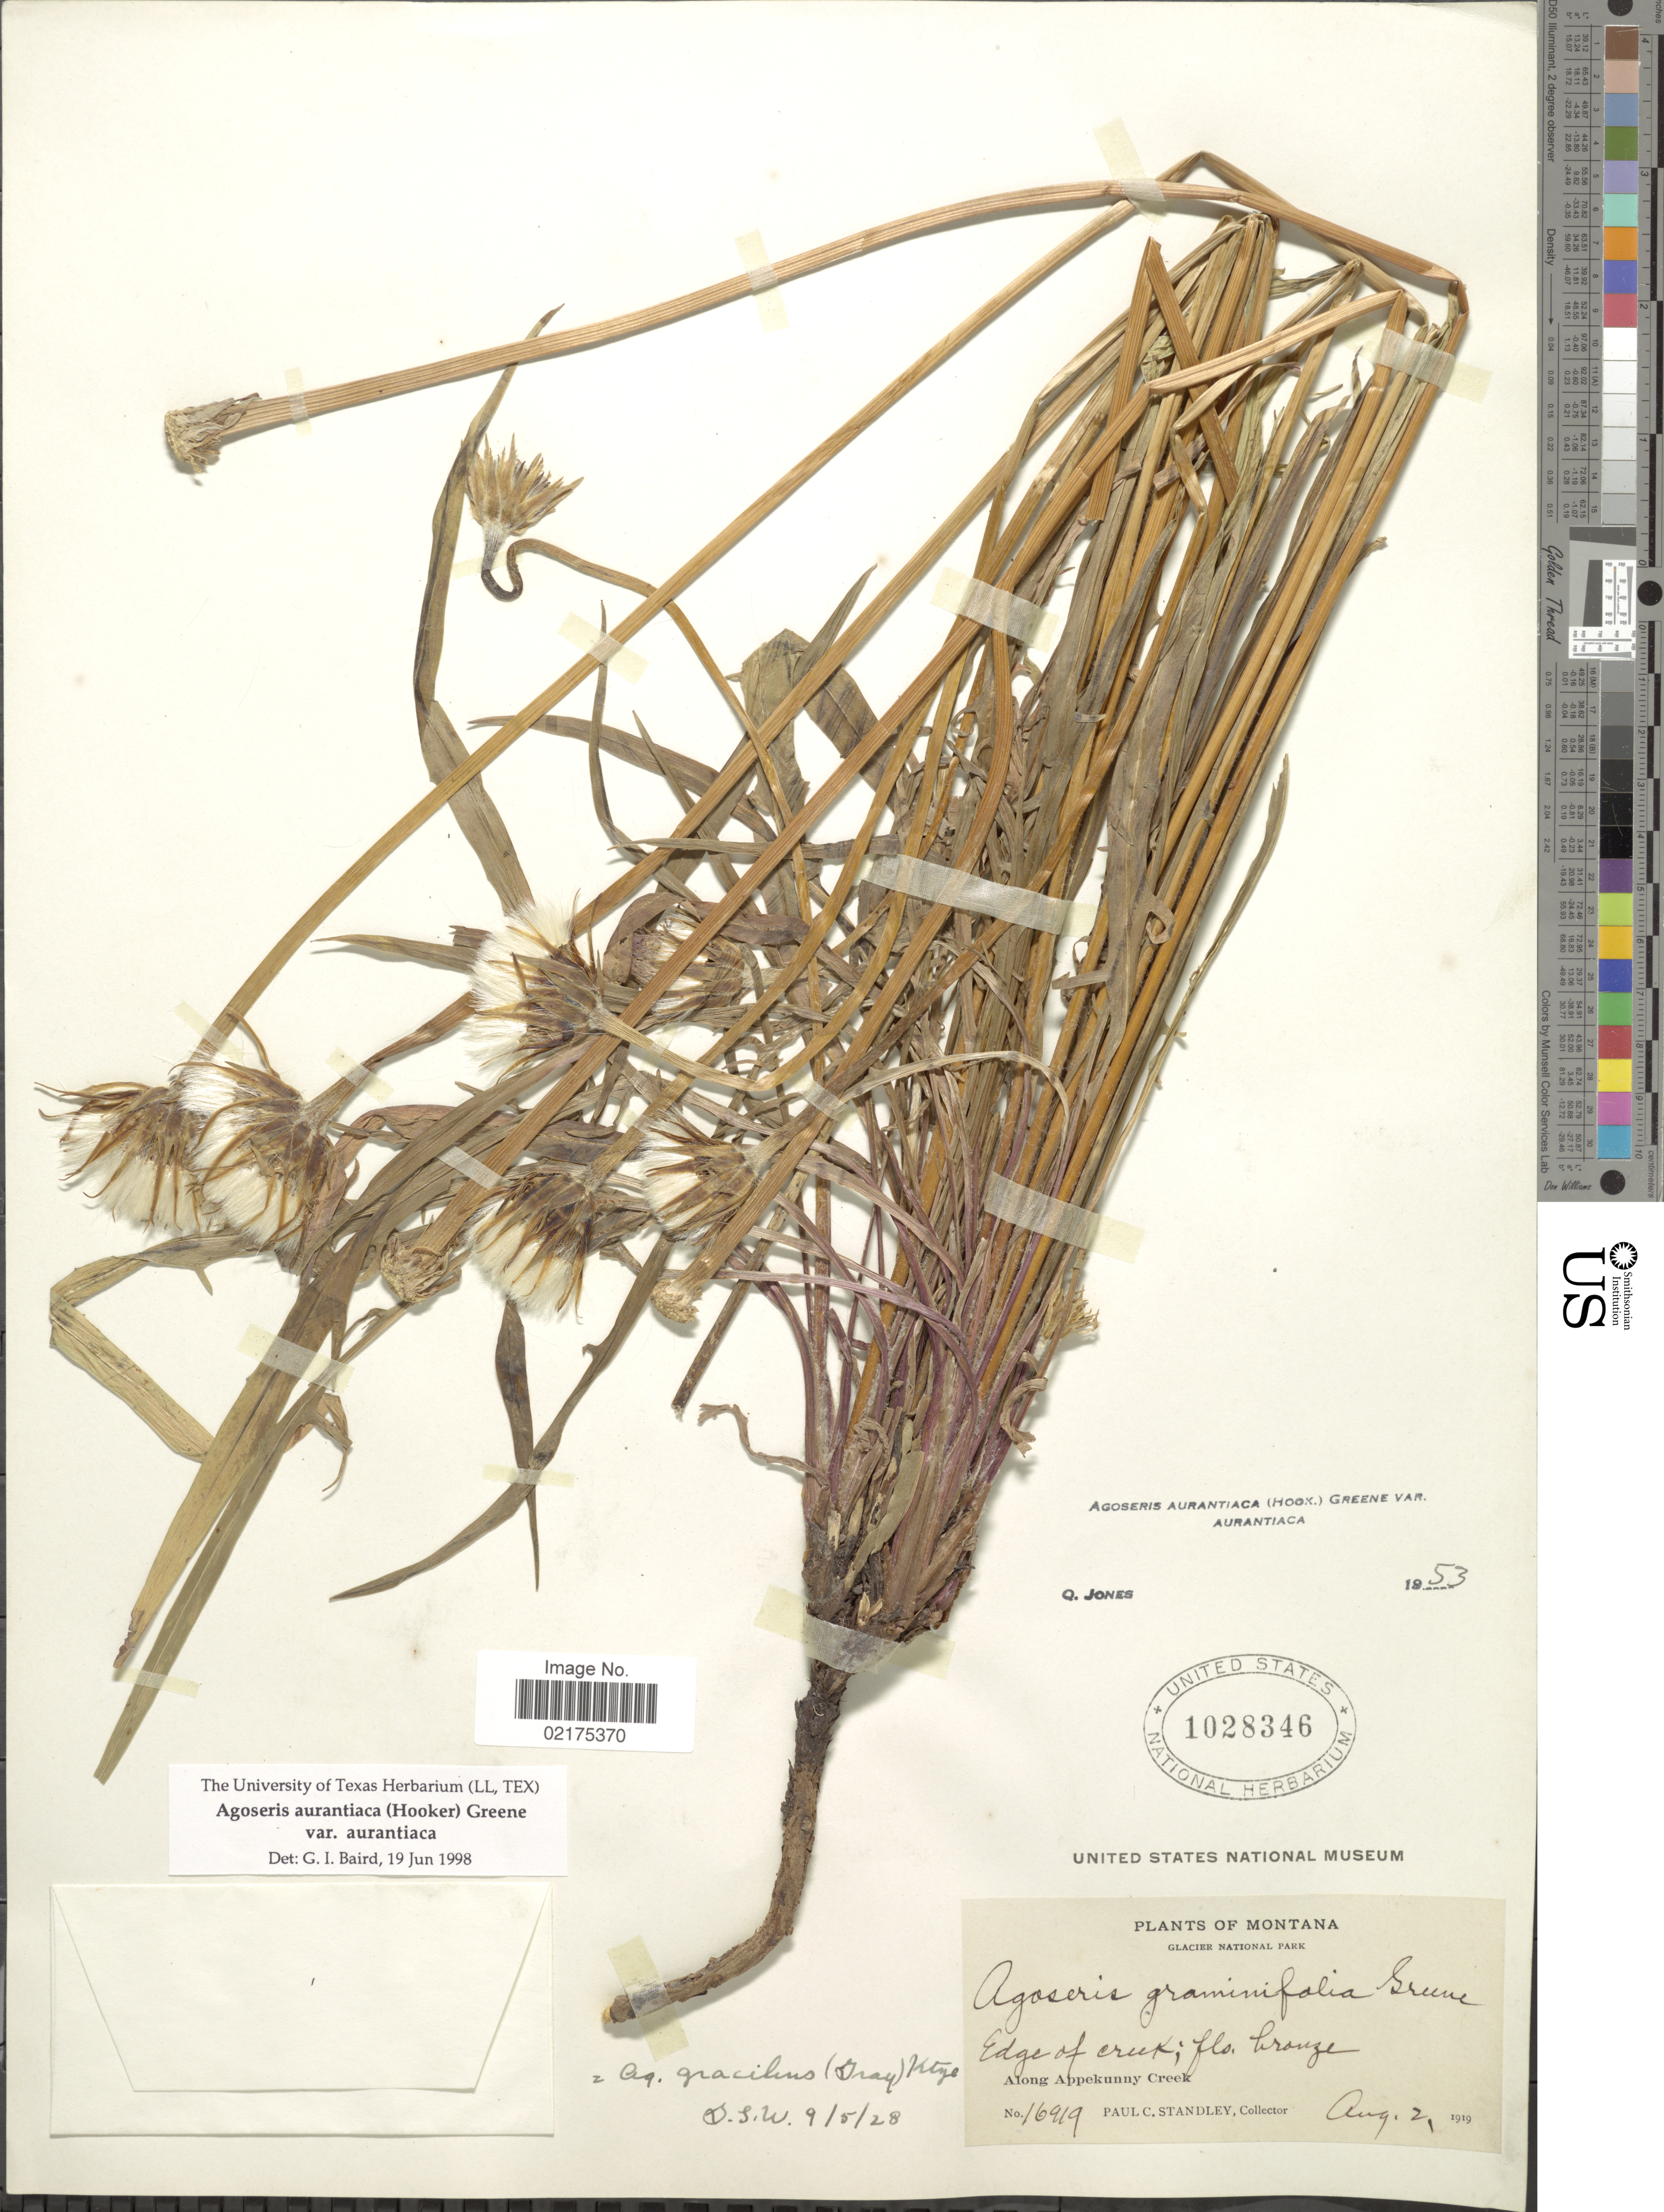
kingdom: Plantae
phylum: Tracheophyta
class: Magnoliopsida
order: Asterales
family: Asteraceae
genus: Agoseris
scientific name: Agoseris aurantiaca var. aurantiaca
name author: (Hook.) Greene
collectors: P. C. Standley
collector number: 16919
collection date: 1919-08-02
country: United States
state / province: Montana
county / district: Glacier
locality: Glacier National Park, Edge of Creek, Along Appekunny Creek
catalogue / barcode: US 1028346